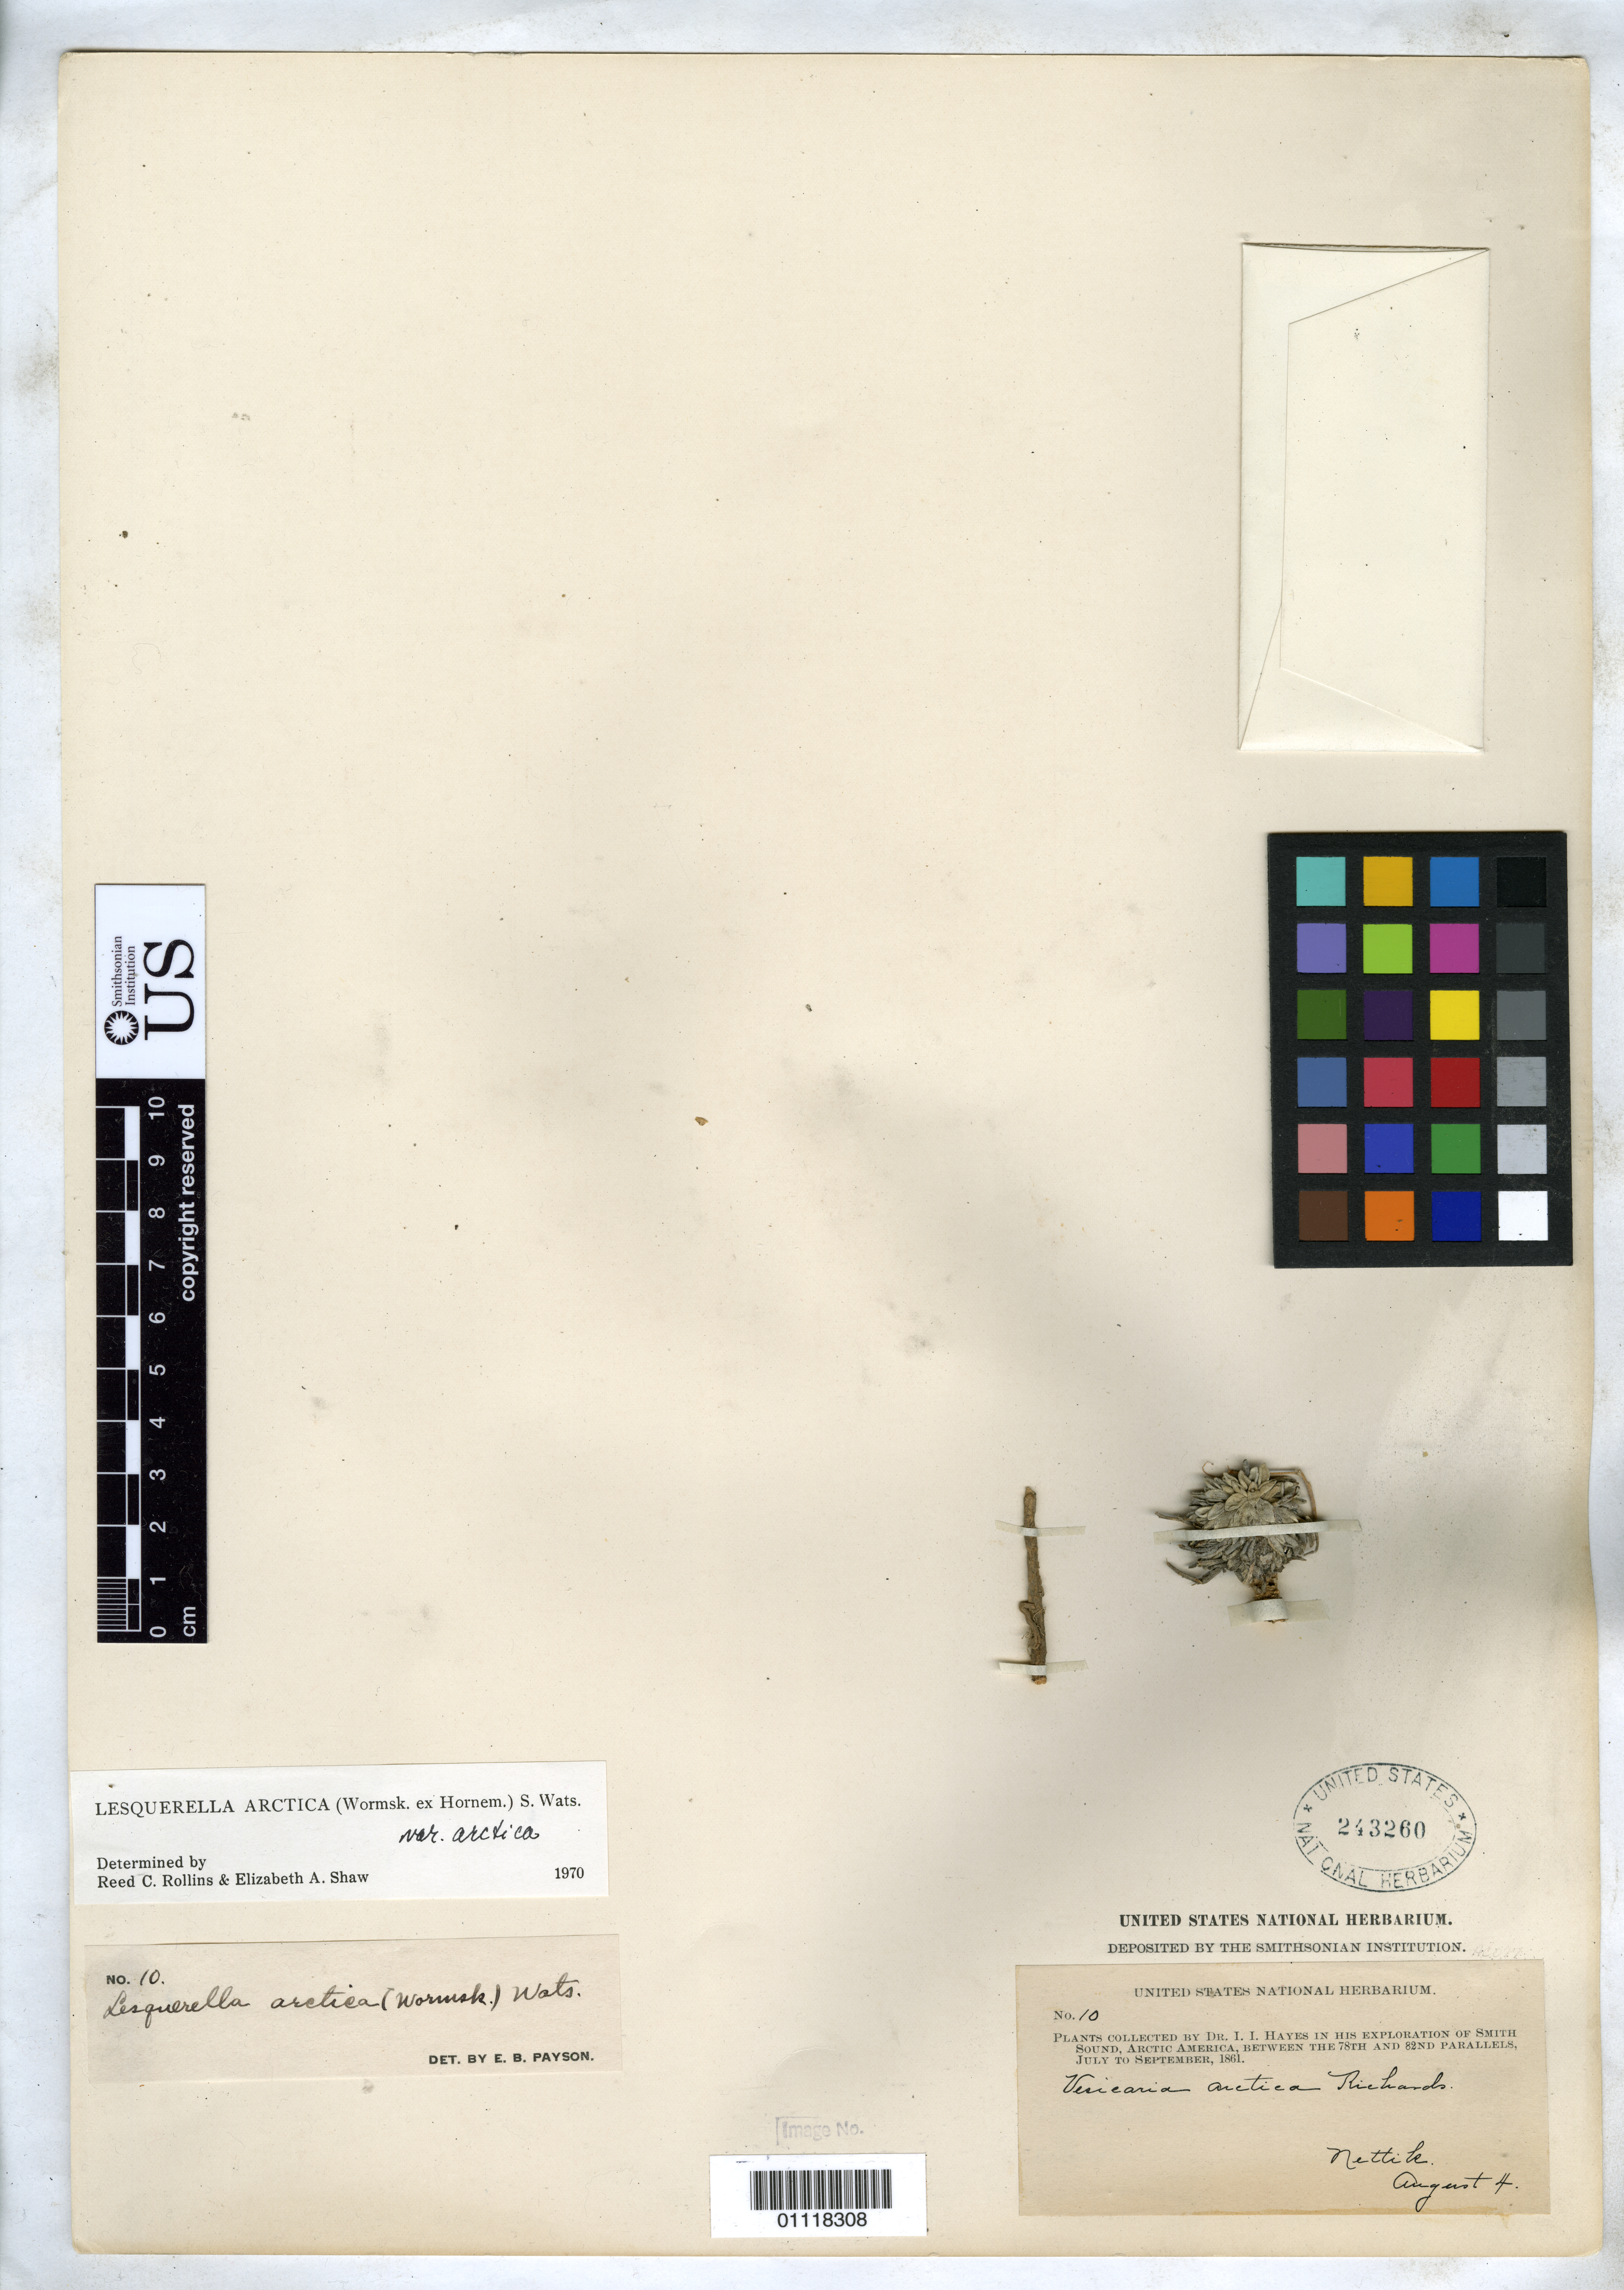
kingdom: Plantae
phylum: Tracheophyta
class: Magnoliopsida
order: Brassicales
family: Brassicaceae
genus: Lesquerella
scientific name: Lesquerella arctica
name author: (Wormsk. ex Hornem.) S. Watson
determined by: Rollins, R. C.; Shaw, E. A.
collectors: I. I. Hayes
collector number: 10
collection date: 1861-08-04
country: United States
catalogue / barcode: US 243260